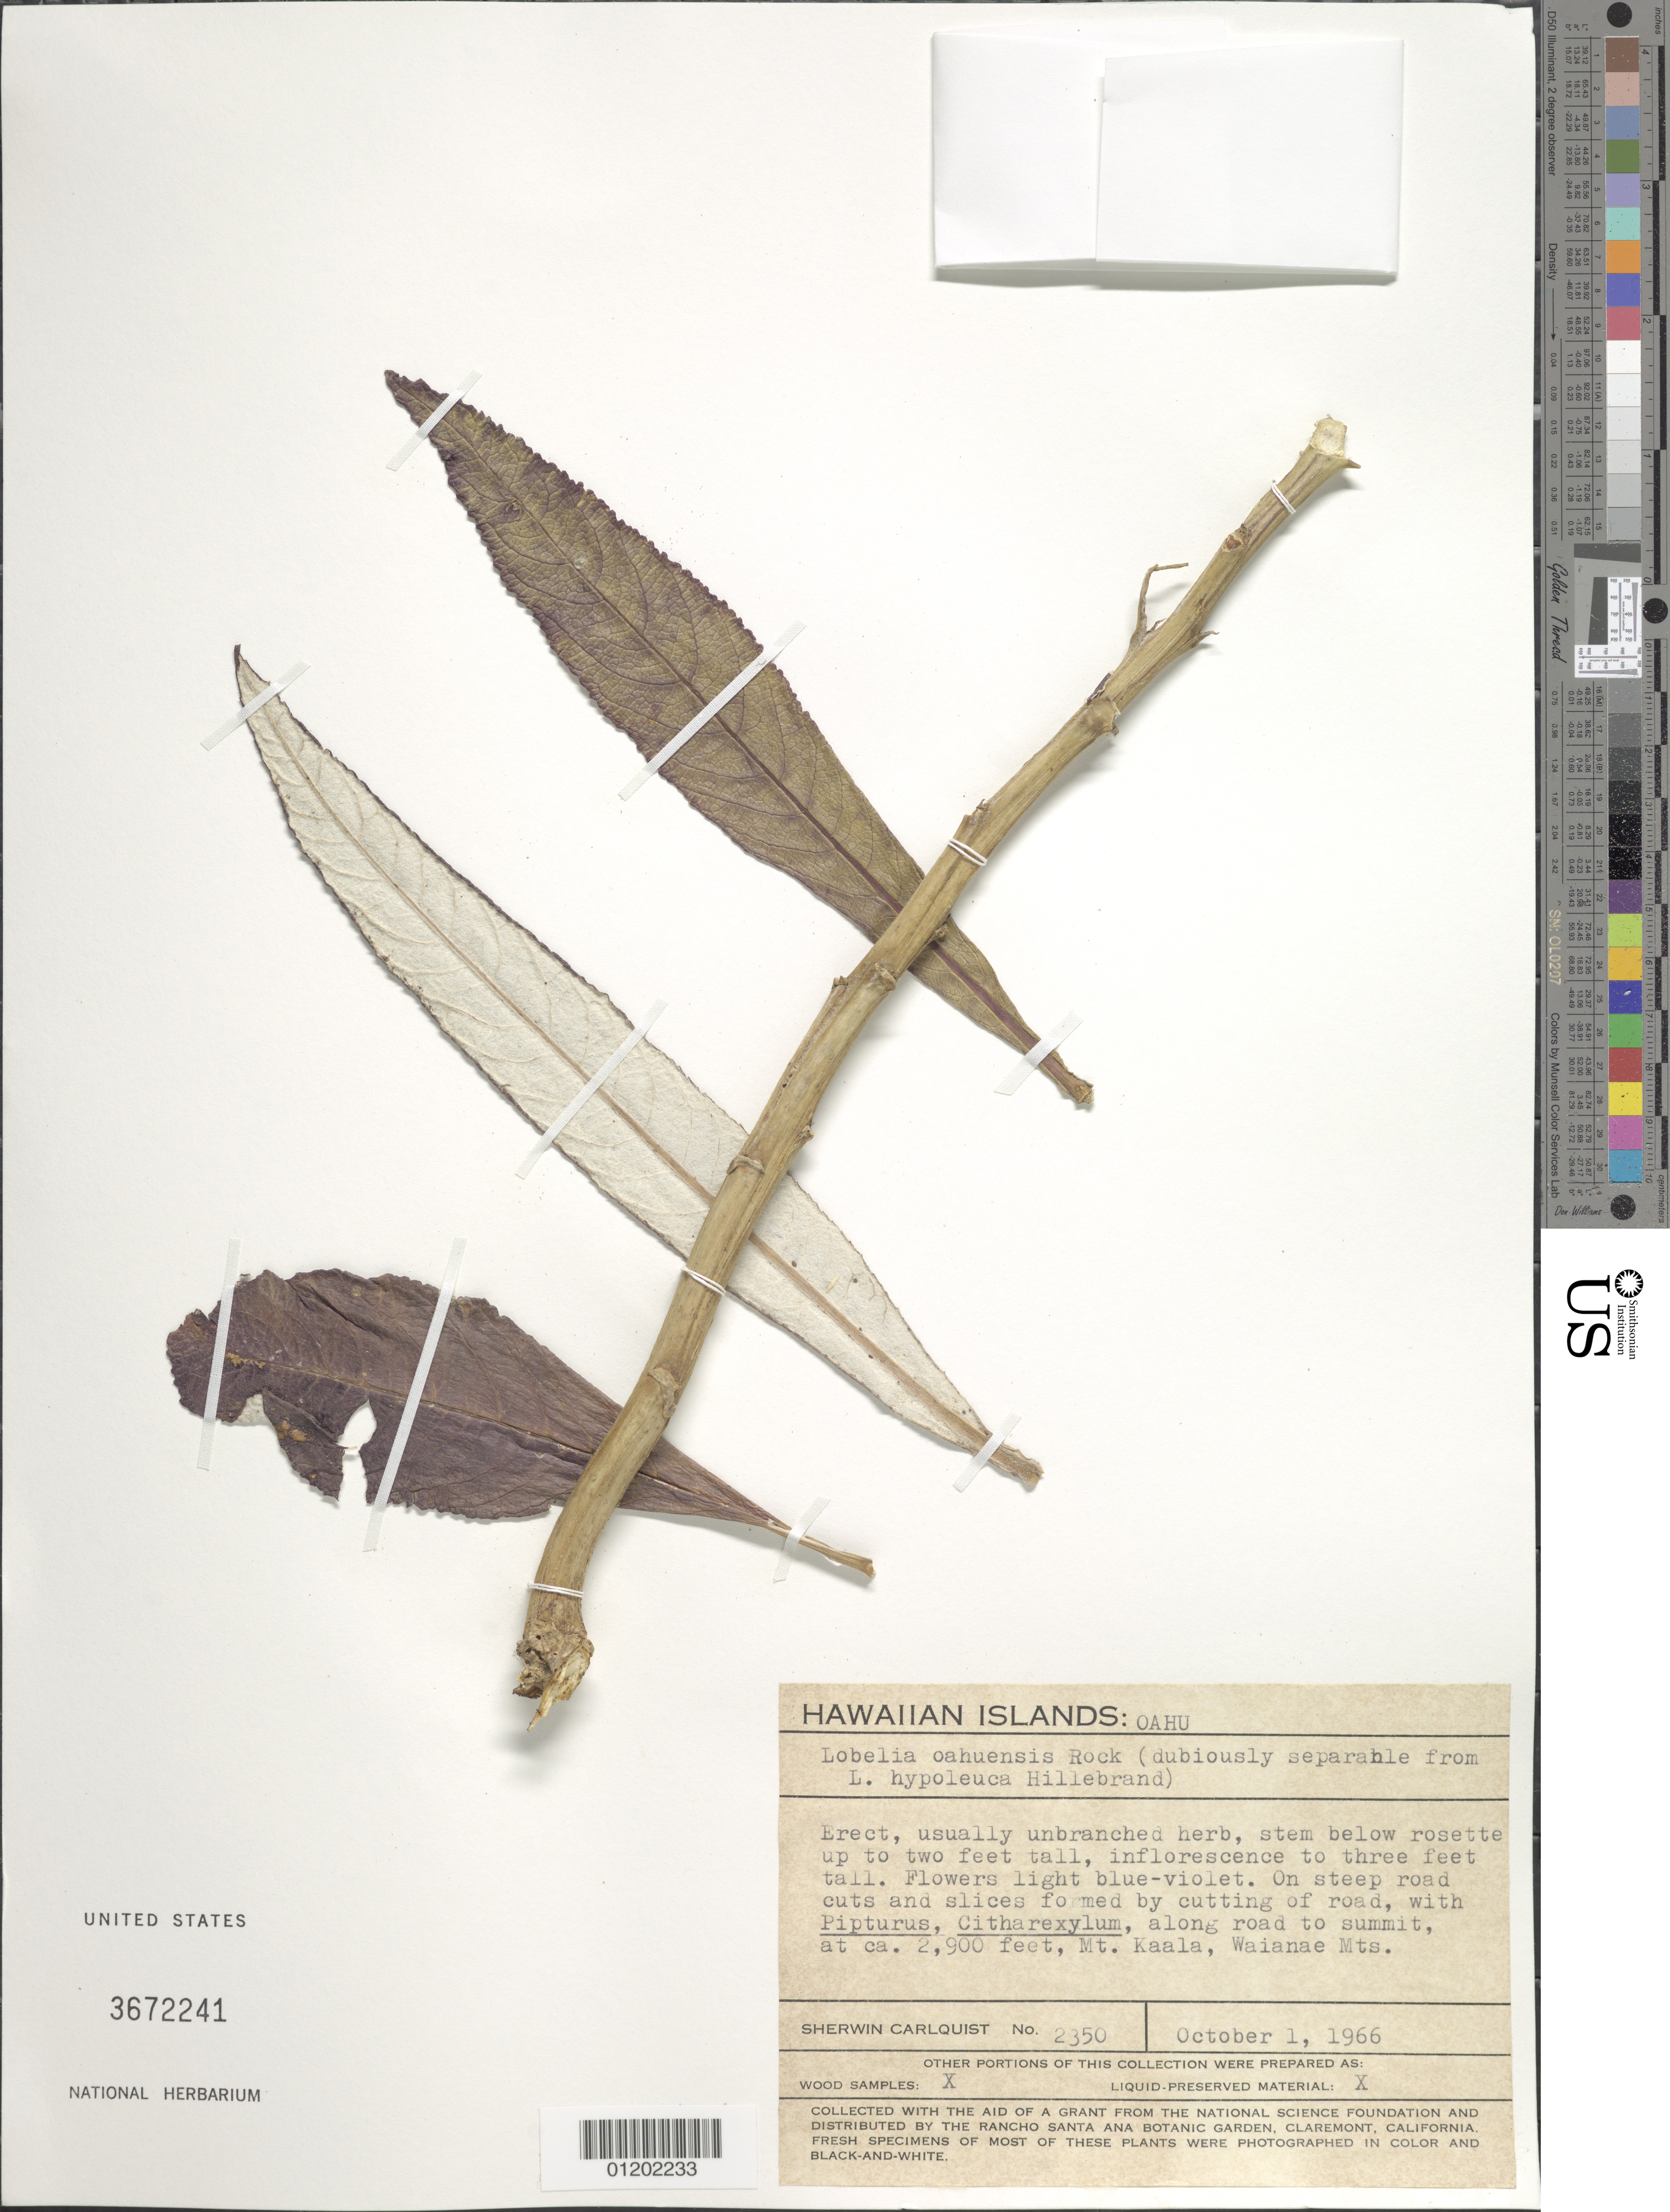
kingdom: Plantae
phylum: Tracheophyta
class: Magnoliopsida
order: Asterales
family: Campanulaceae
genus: Lobelia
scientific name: Lobelia oahuensis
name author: Rock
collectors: S. Carlquist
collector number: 2350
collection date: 1966-10-01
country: United States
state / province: Hawaii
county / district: Honolulu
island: Oahu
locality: Along road to summit, Mt. Kaala, Waianae Mts.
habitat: Steep road cuts.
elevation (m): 884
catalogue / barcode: US 3672241